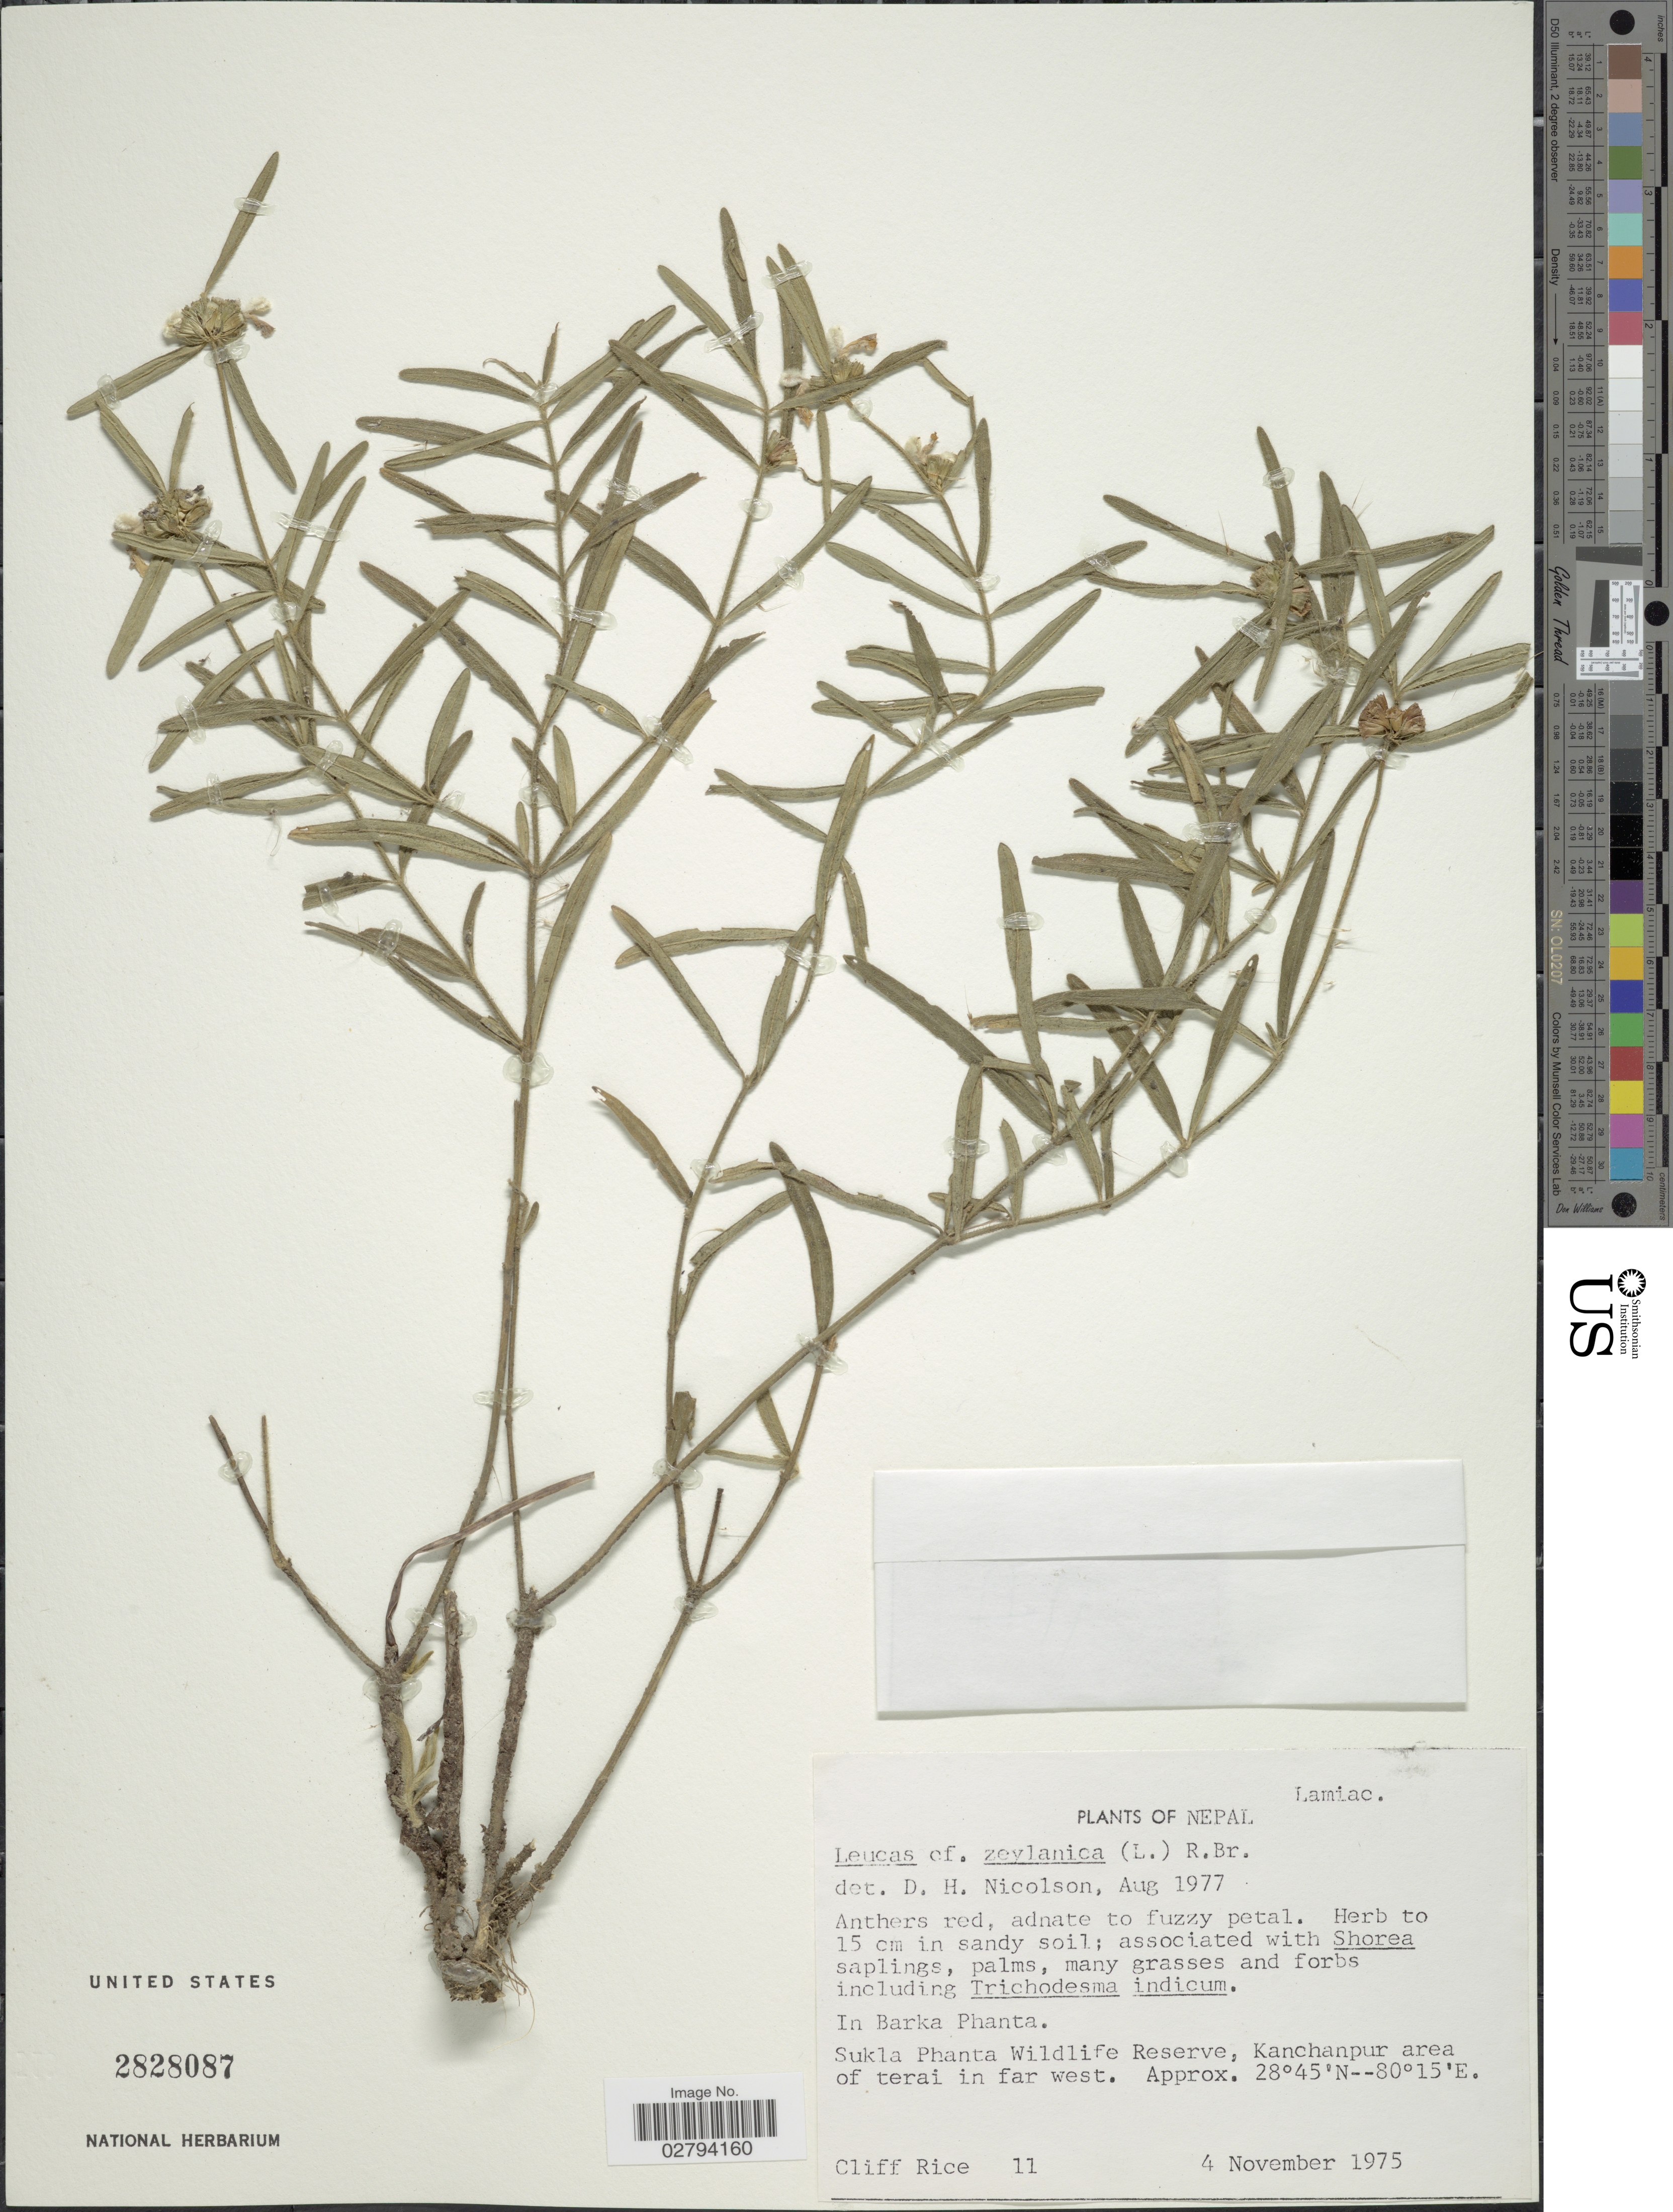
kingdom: Plantae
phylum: Tracheophyta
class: Magnoliopsida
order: Lamiales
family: Lamiaceae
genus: Leucas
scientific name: Leucas zeylanica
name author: (L.) W.T. Aiton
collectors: C. Rice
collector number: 11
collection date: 1975-11-04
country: Nepal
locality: In Barka Phanta, Sukla Phanta Wildlife Reserve, Kanchanpur area of terai in far west.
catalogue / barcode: US 2828087